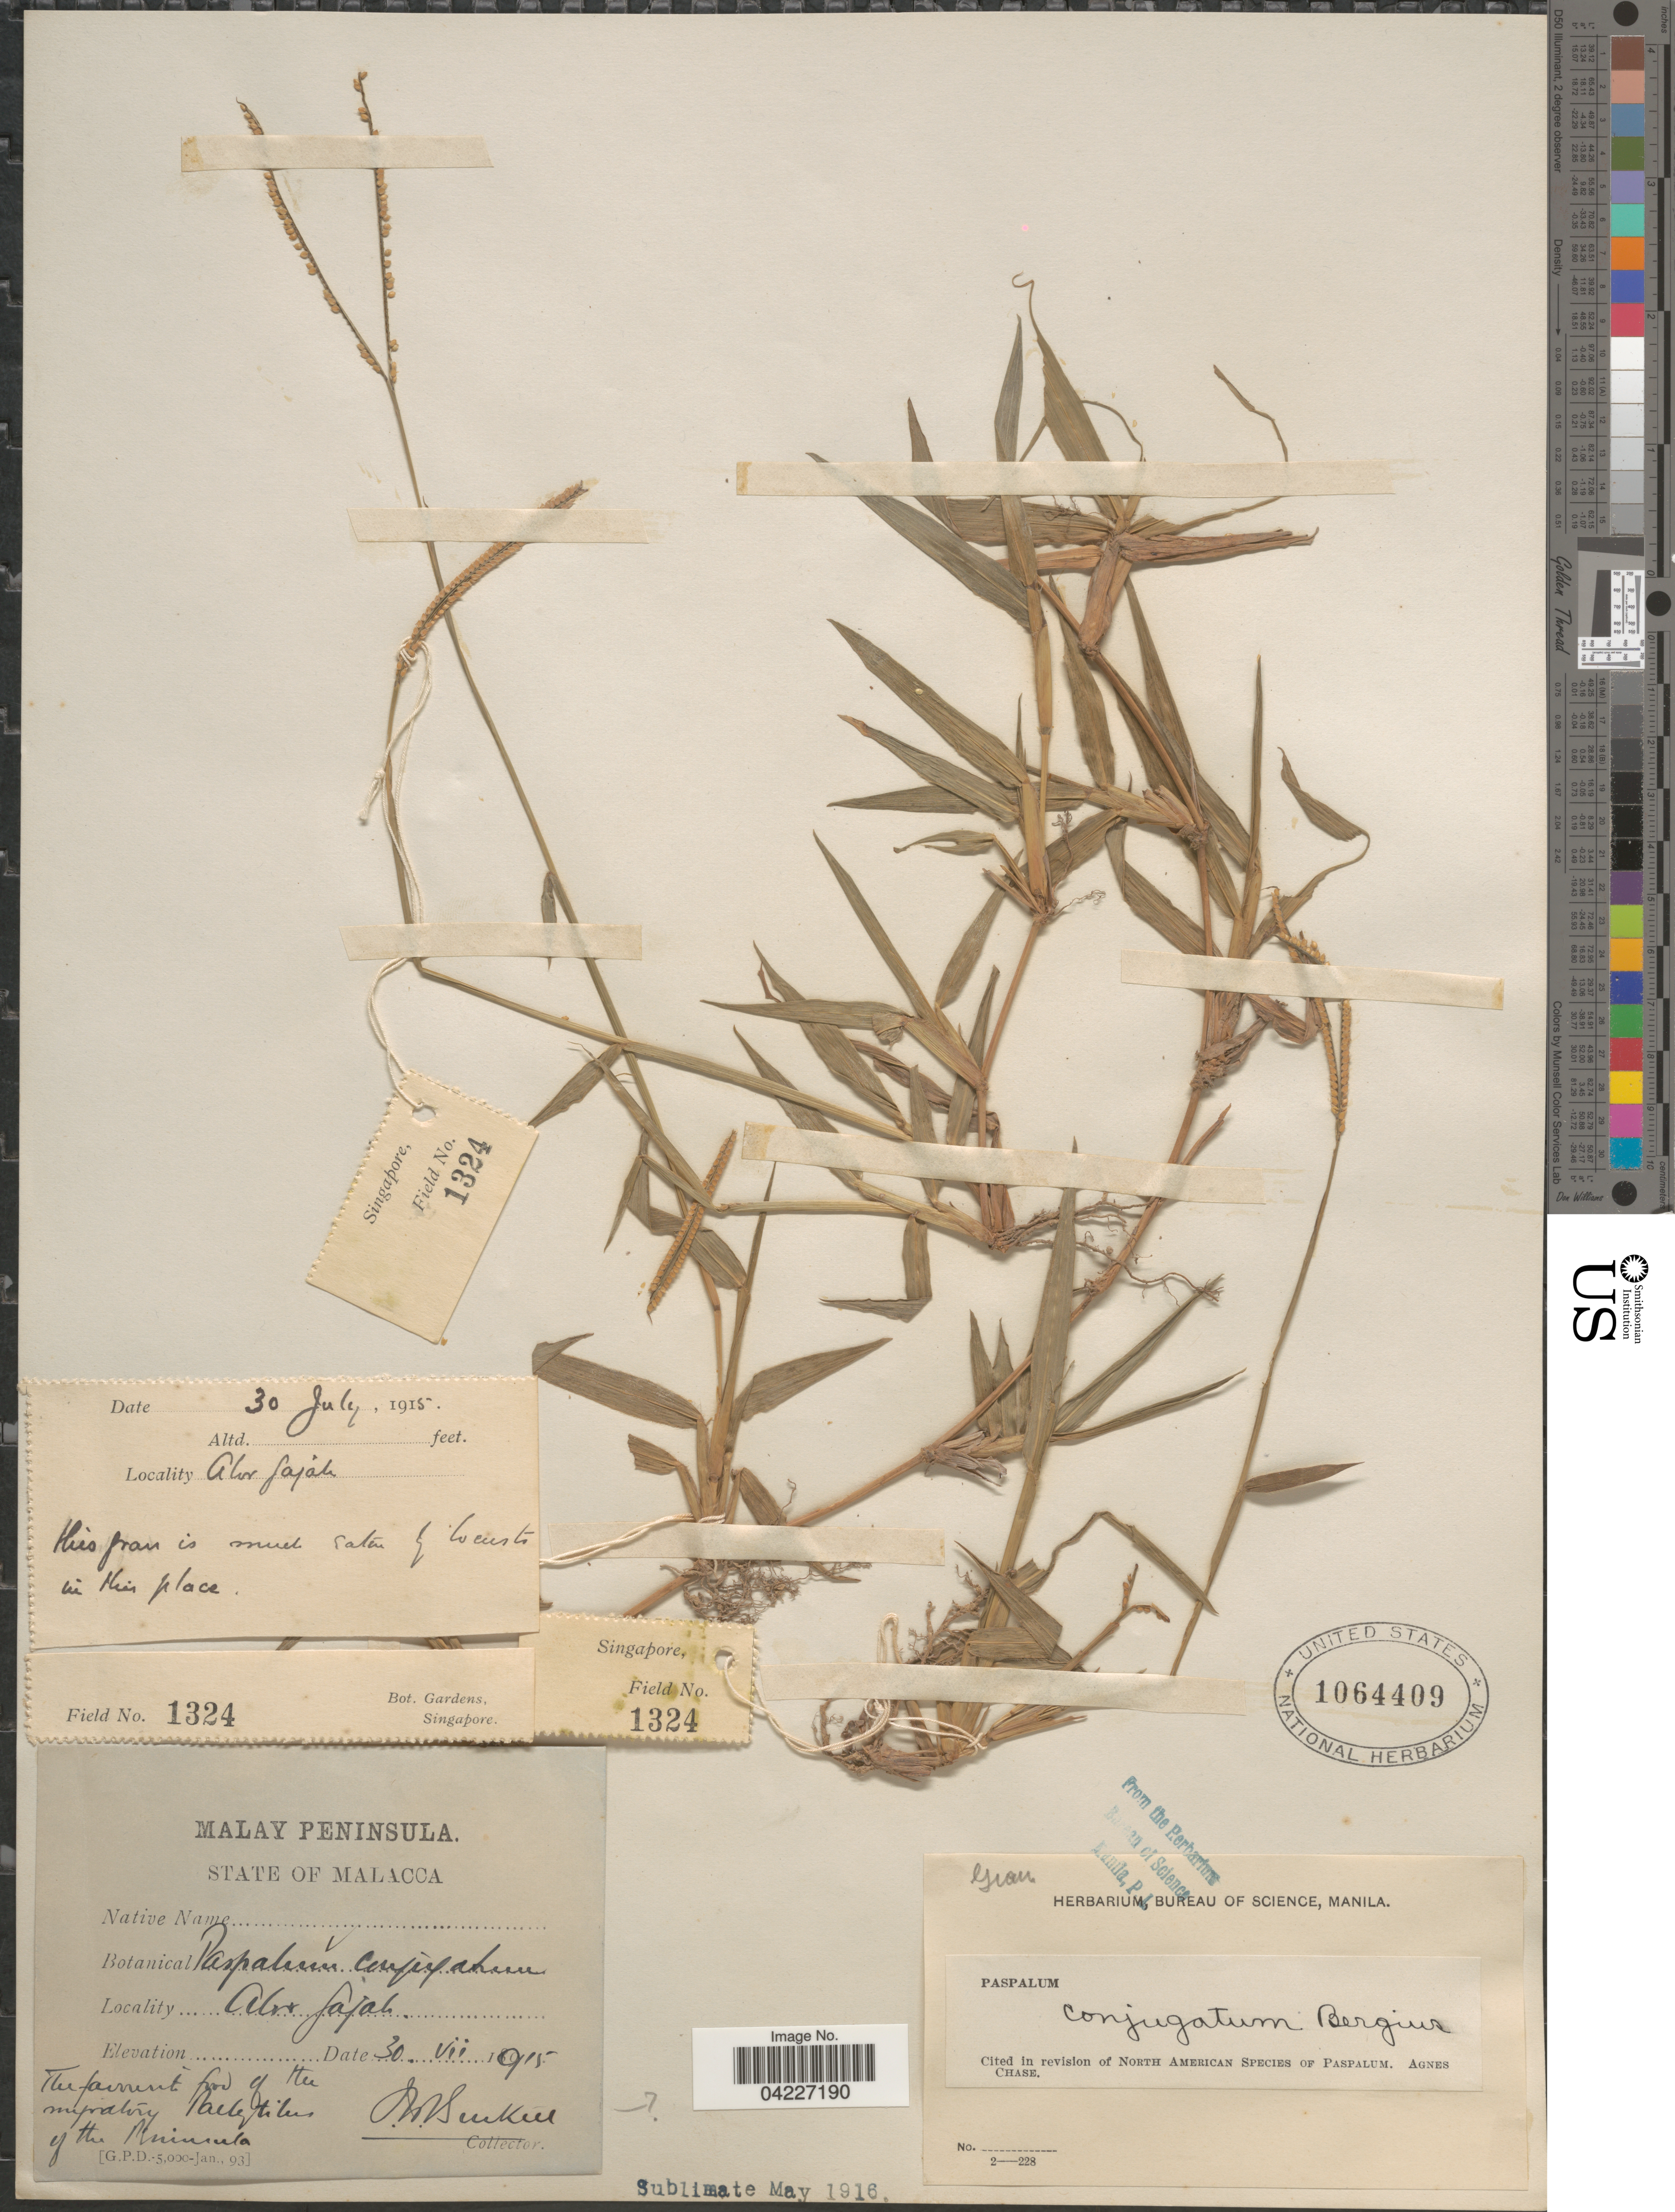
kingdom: Plantae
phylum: Tracheophyta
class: Liliopsida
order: Poales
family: Poaceae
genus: Paspalum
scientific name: Paspalum conjugatum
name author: P.J. Bergius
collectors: M. Mckee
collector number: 1324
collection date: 1915-07-30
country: Malaysia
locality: Malay Peninsula. State Of Malacca. Alor Sajah.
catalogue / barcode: US 1064409